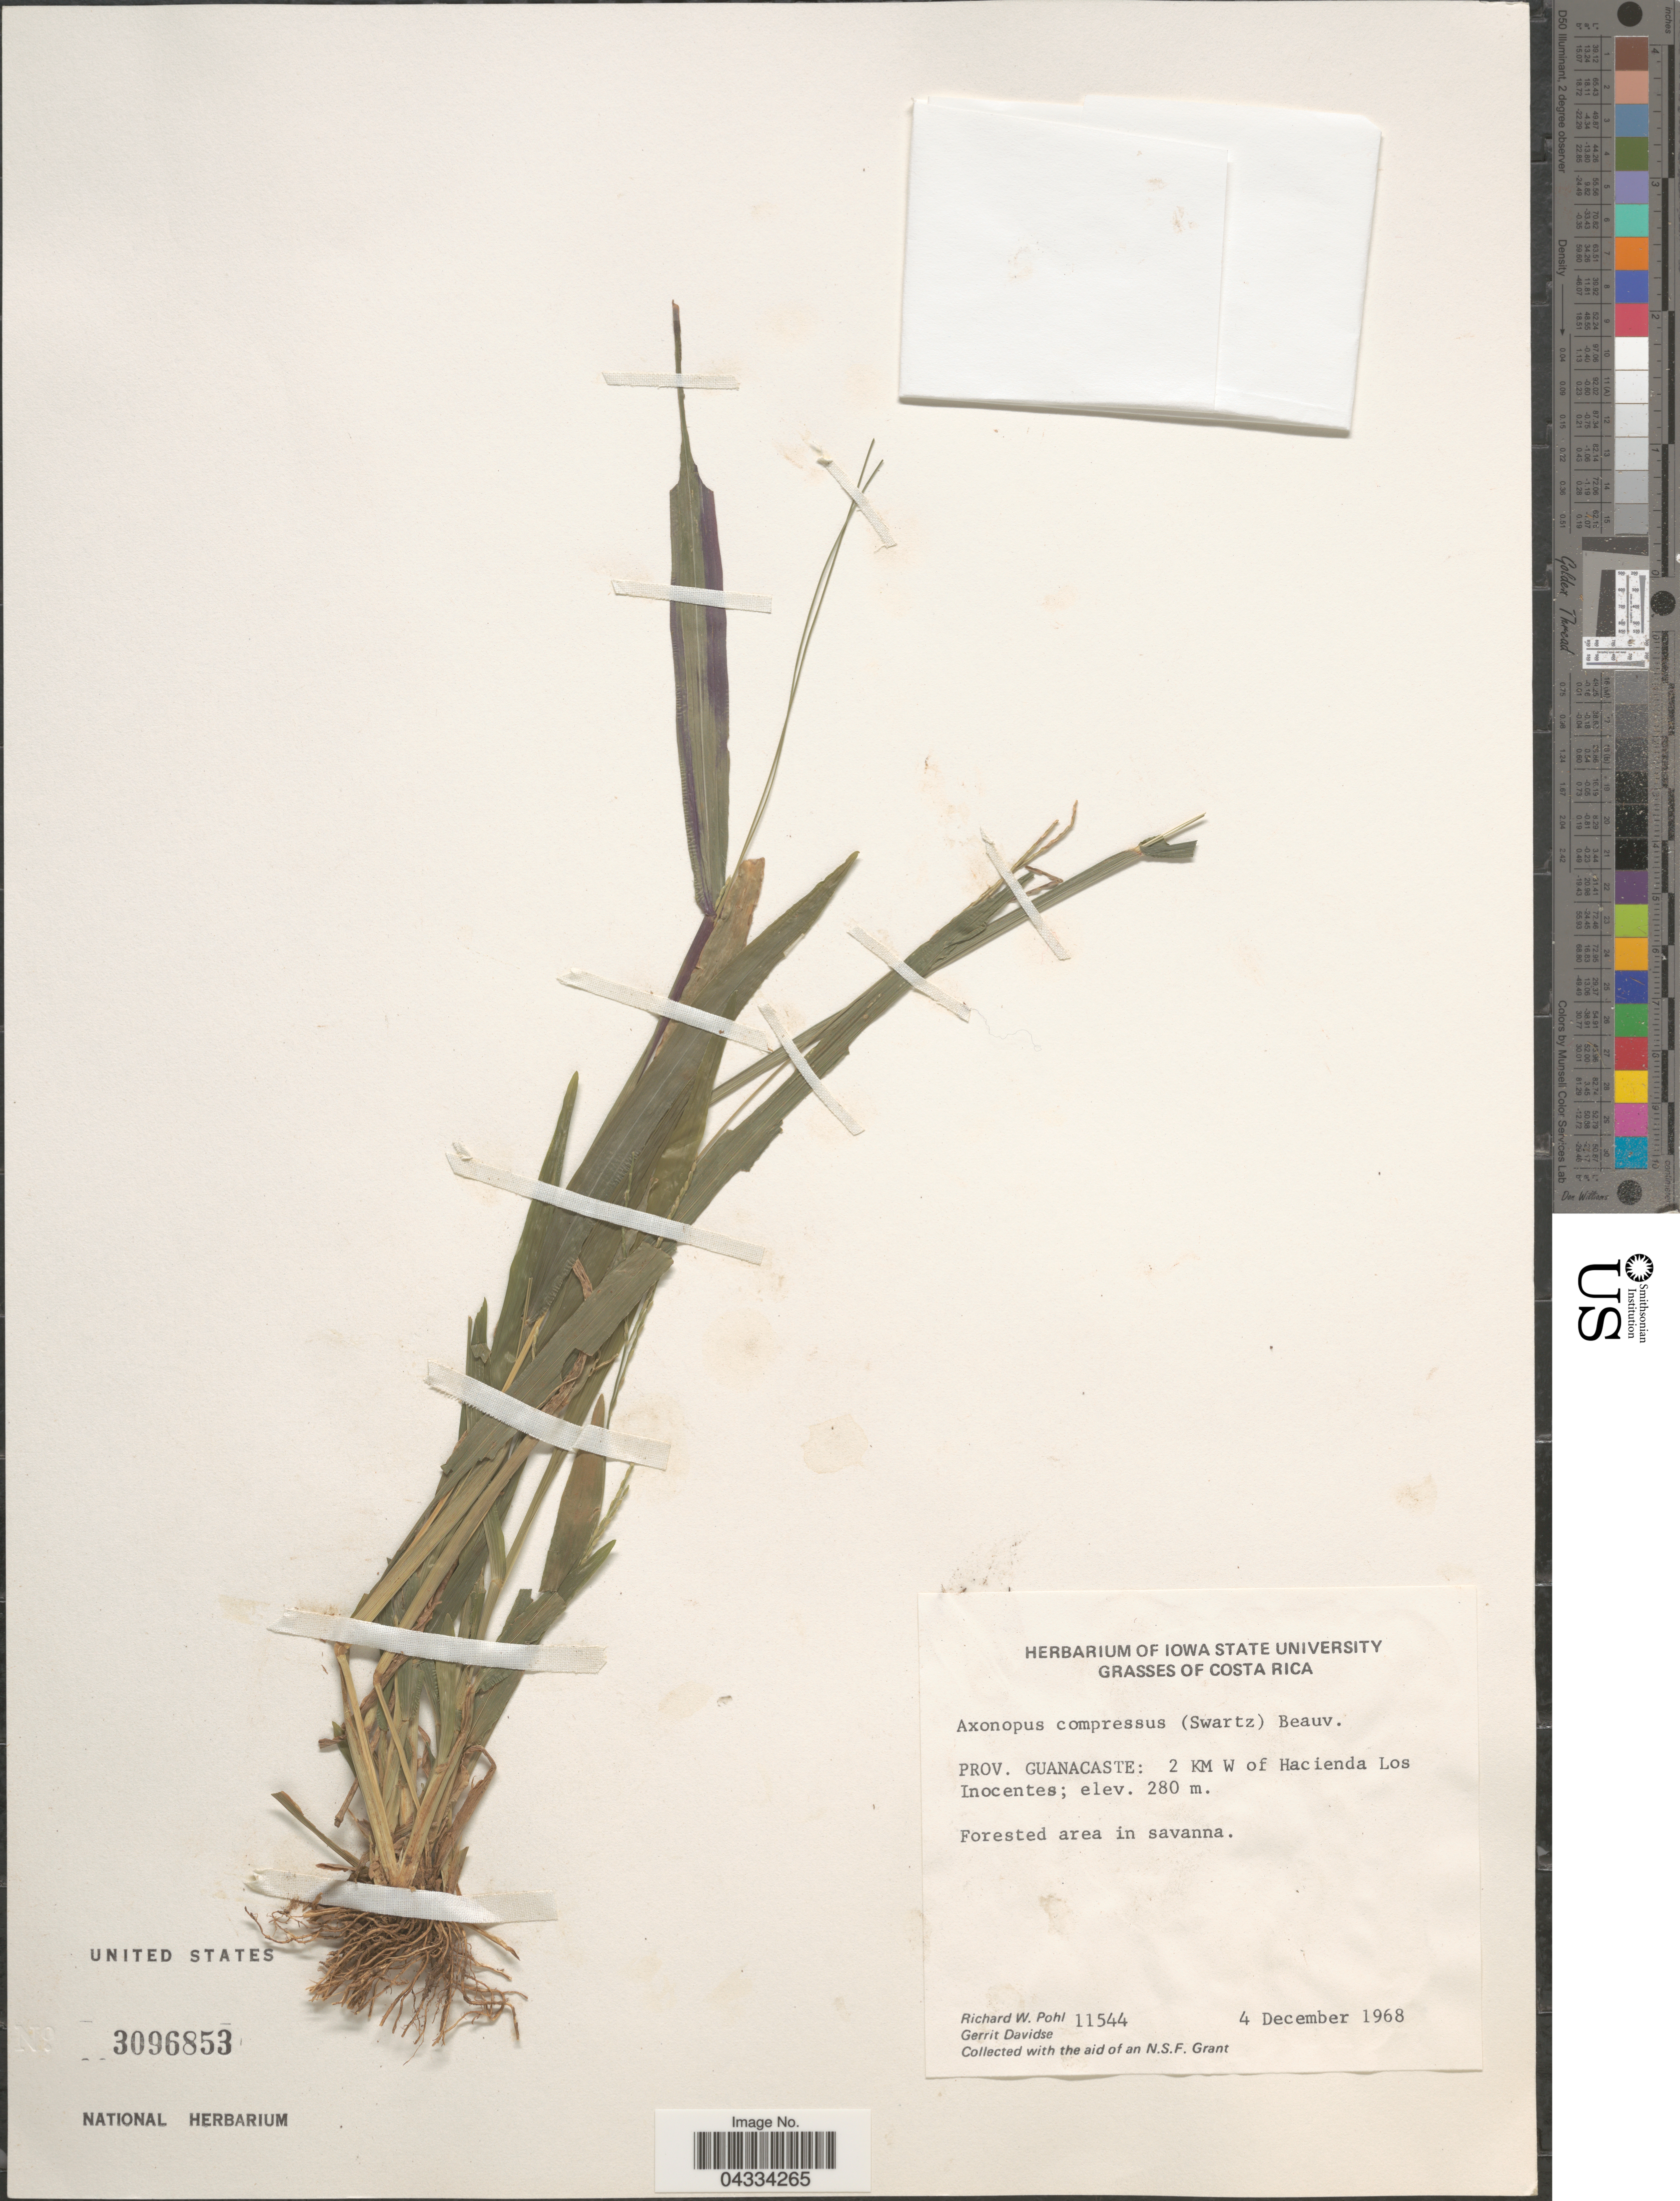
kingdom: Plantae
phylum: Tracheophyta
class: Liliopsida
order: Poales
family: Poaceae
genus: Axonopus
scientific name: Axonopus compressus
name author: (Sw.) P. Beauv.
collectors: R. W. Pohl & G. Davidse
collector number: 11544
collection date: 1968-12-04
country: Costa Rica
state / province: Guanacaste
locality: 2 KM W of Hacienda Los Inocentes.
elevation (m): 280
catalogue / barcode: US 3096853